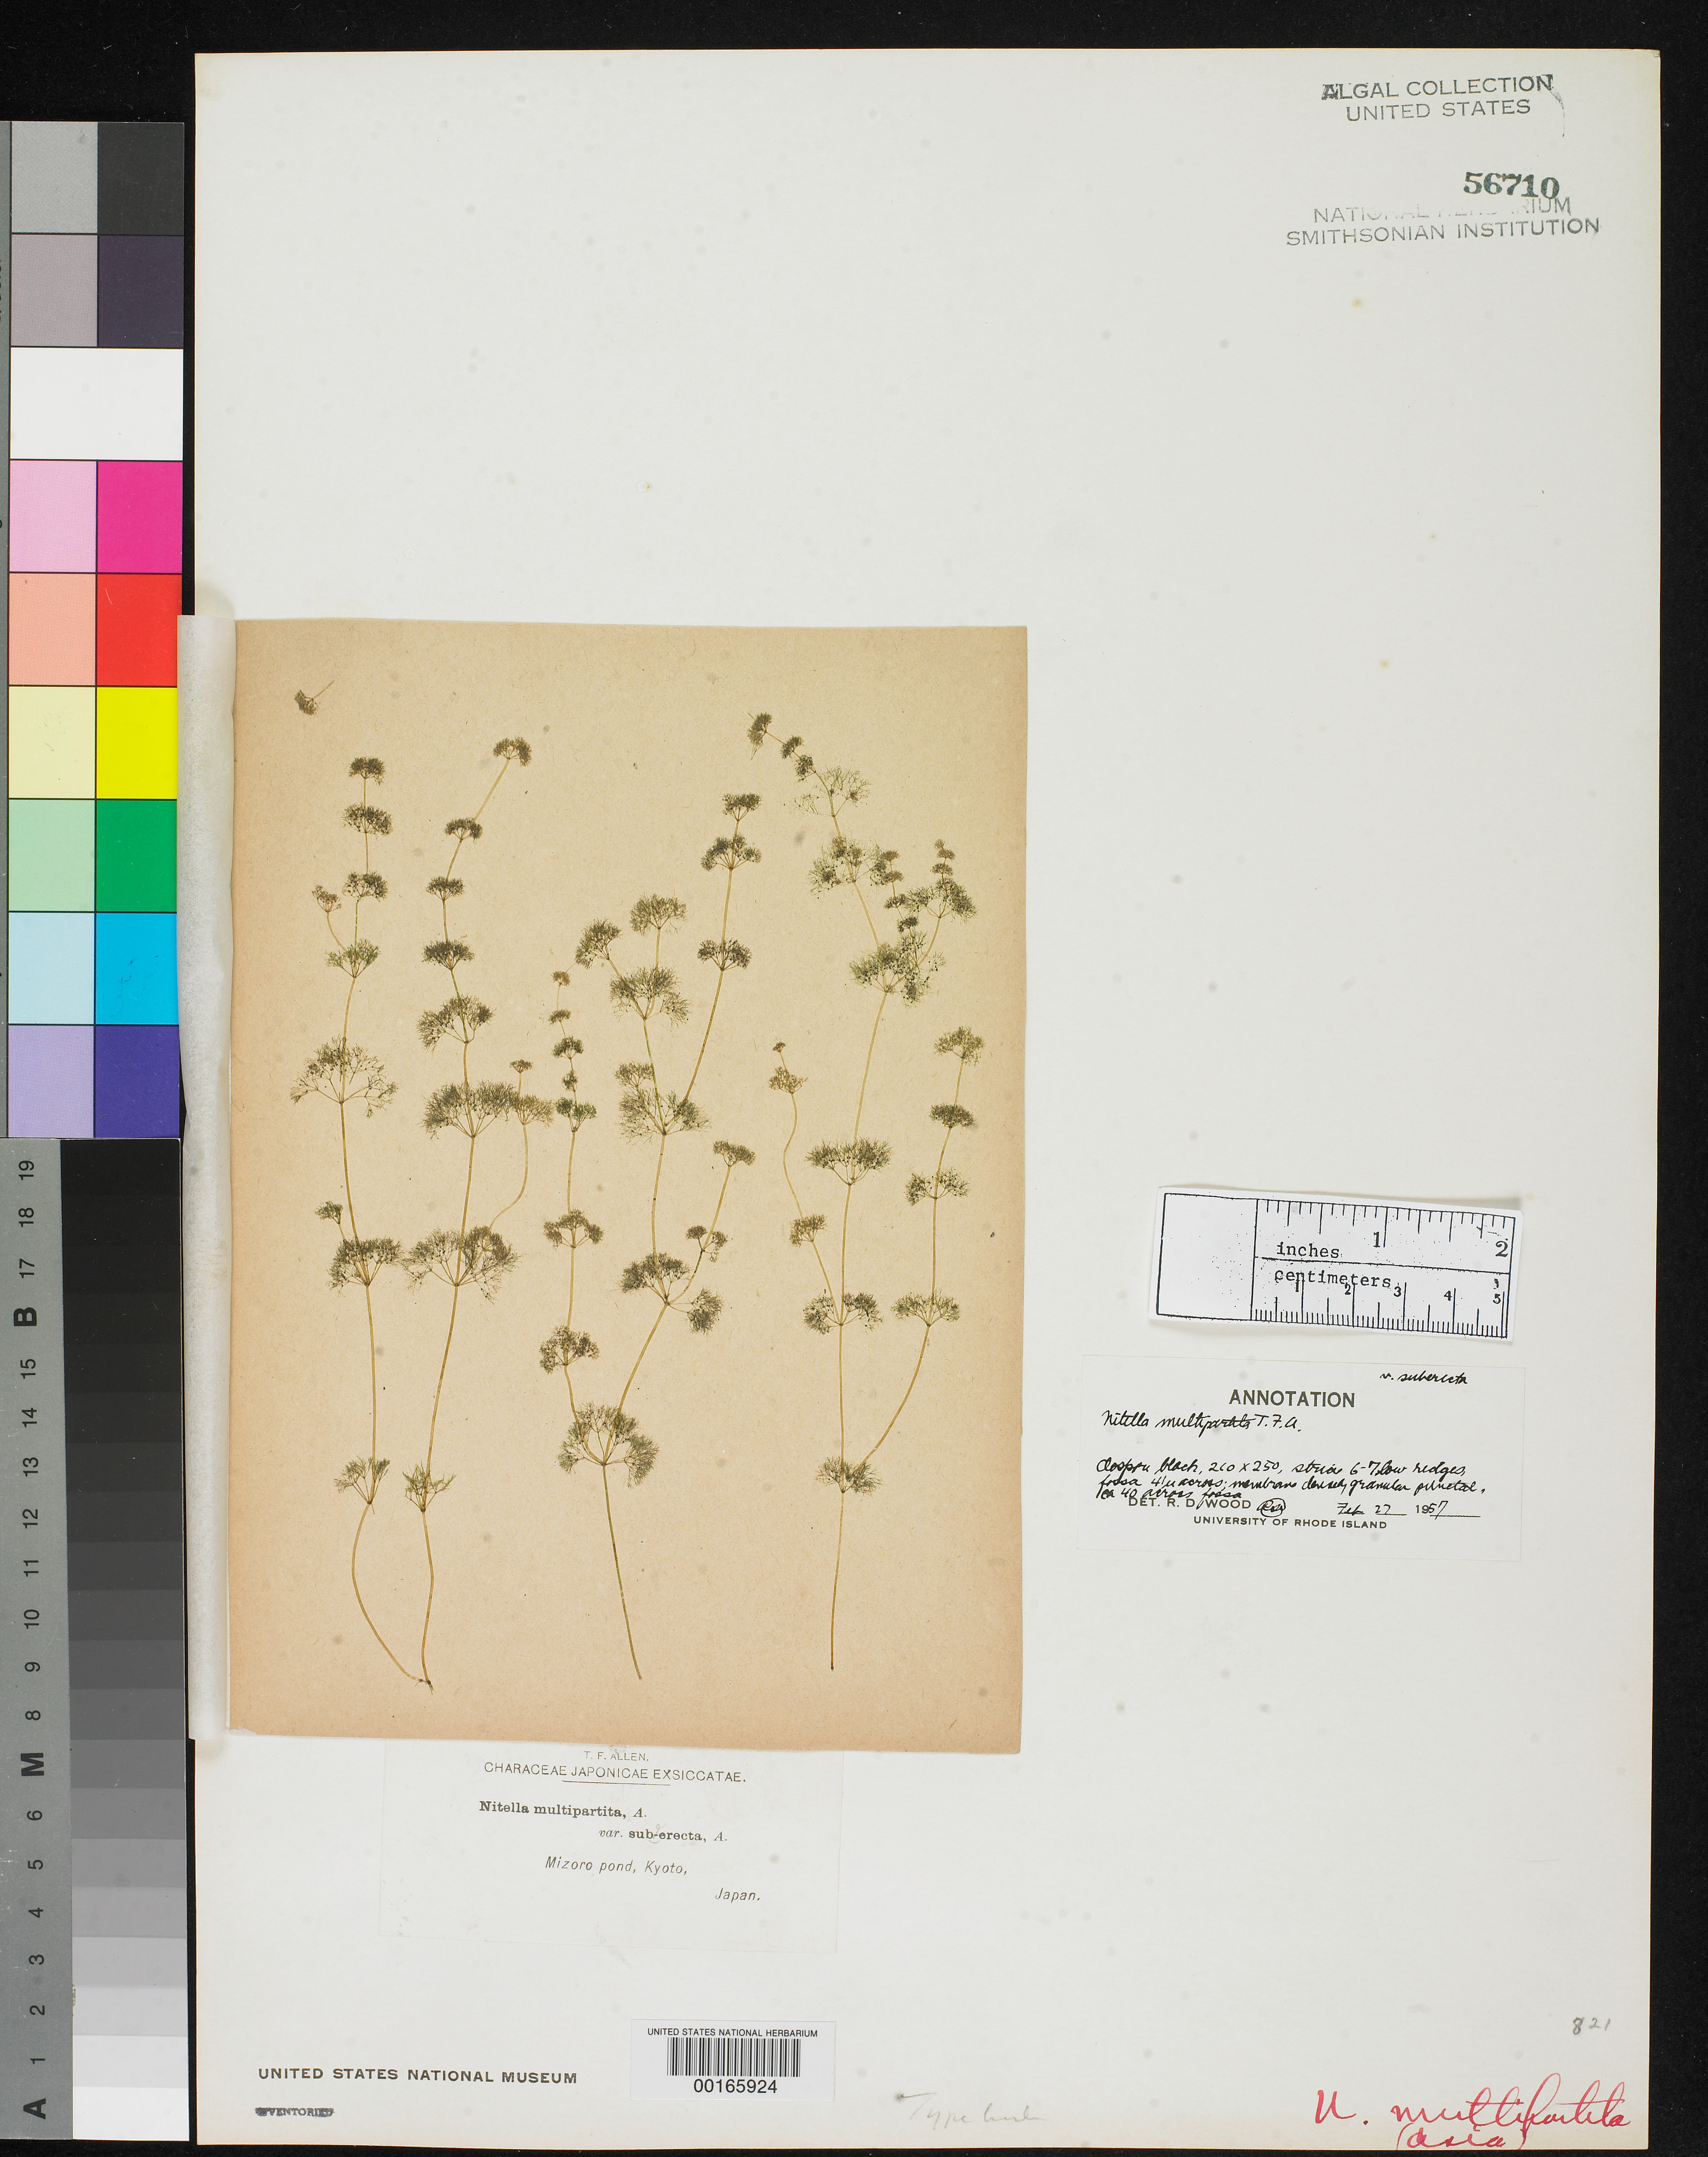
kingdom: Plantae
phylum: Charophyta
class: Charophyceae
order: Charales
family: Characeae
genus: Nitella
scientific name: Nitella multipartita var. suberecta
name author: Allen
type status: Isotype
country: Japan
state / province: Kyoto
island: Honshu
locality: Kyoto, Mizoro Pond.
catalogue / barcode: US 56710